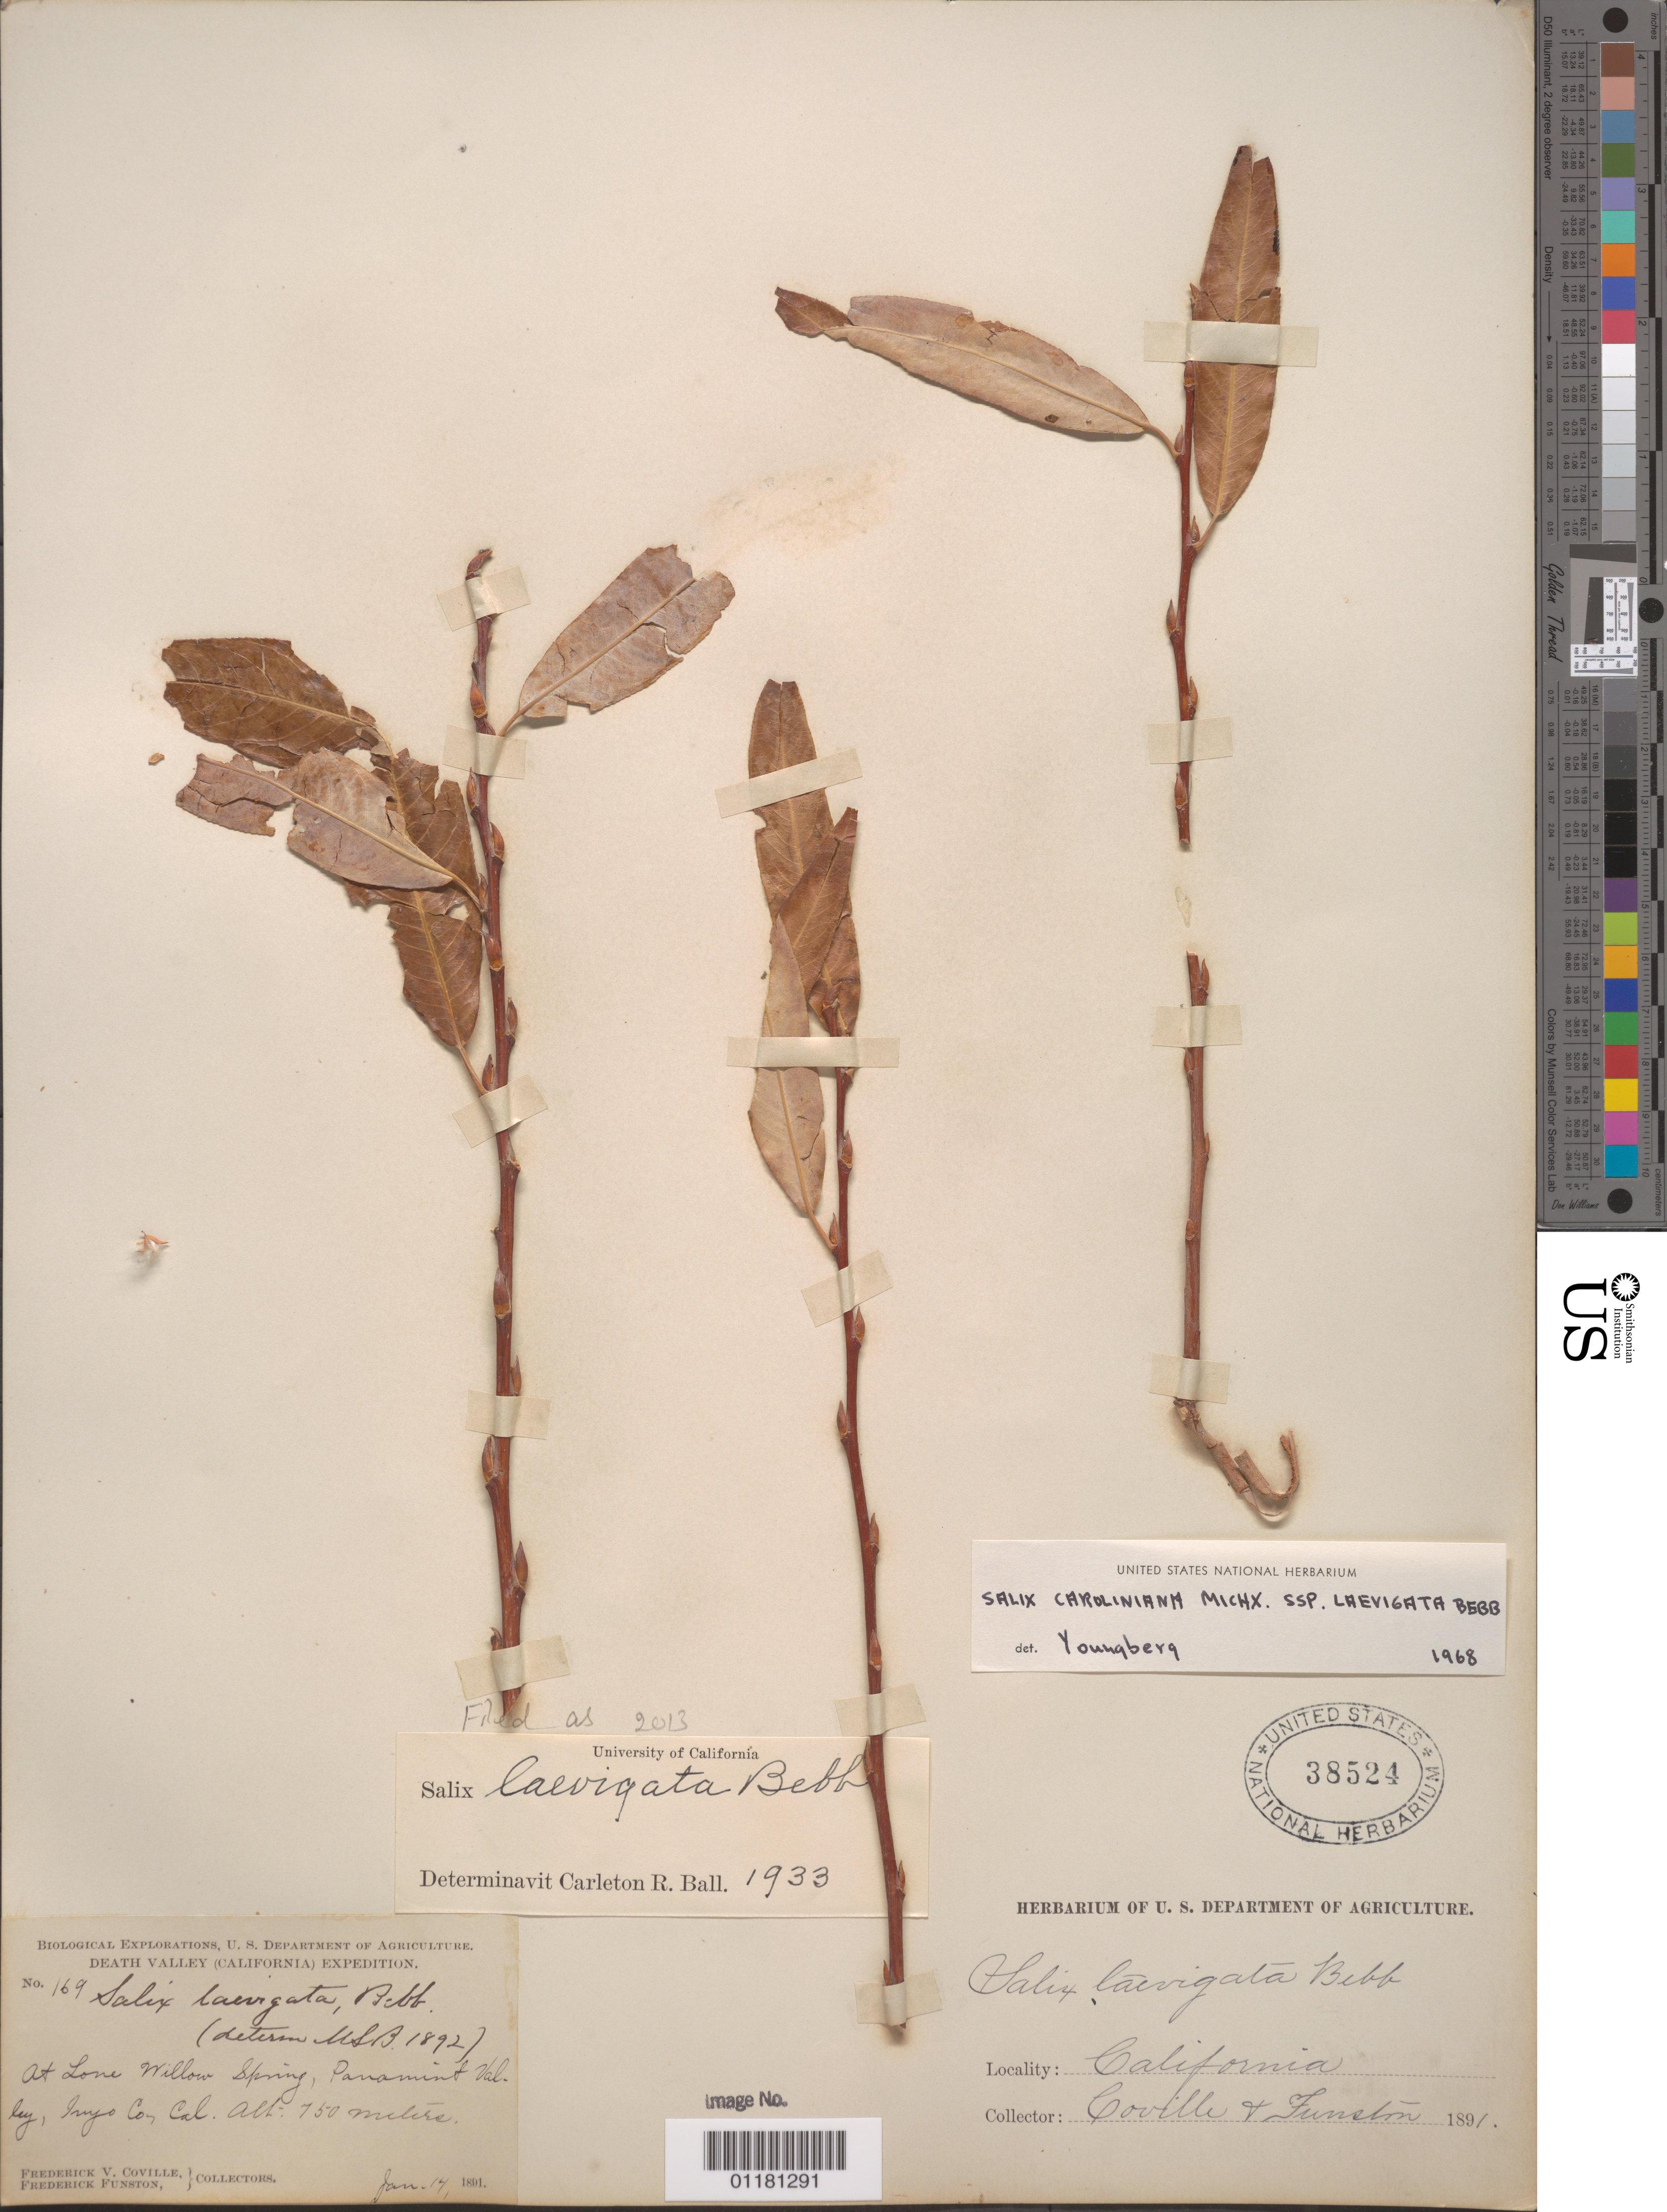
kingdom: Plantae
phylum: Tracheophyta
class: Magnoliopsida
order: Malpighiales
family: Salicaceae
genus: Salix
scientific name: Salix laevigata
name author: Bebb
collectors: F. V. Coville & F. Funston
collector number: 169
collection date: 1891-06-14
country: United States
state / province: California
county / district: Inyo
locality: At Lone Willow Spring, Panamint Valley.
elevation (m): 750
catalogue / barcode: US 38524